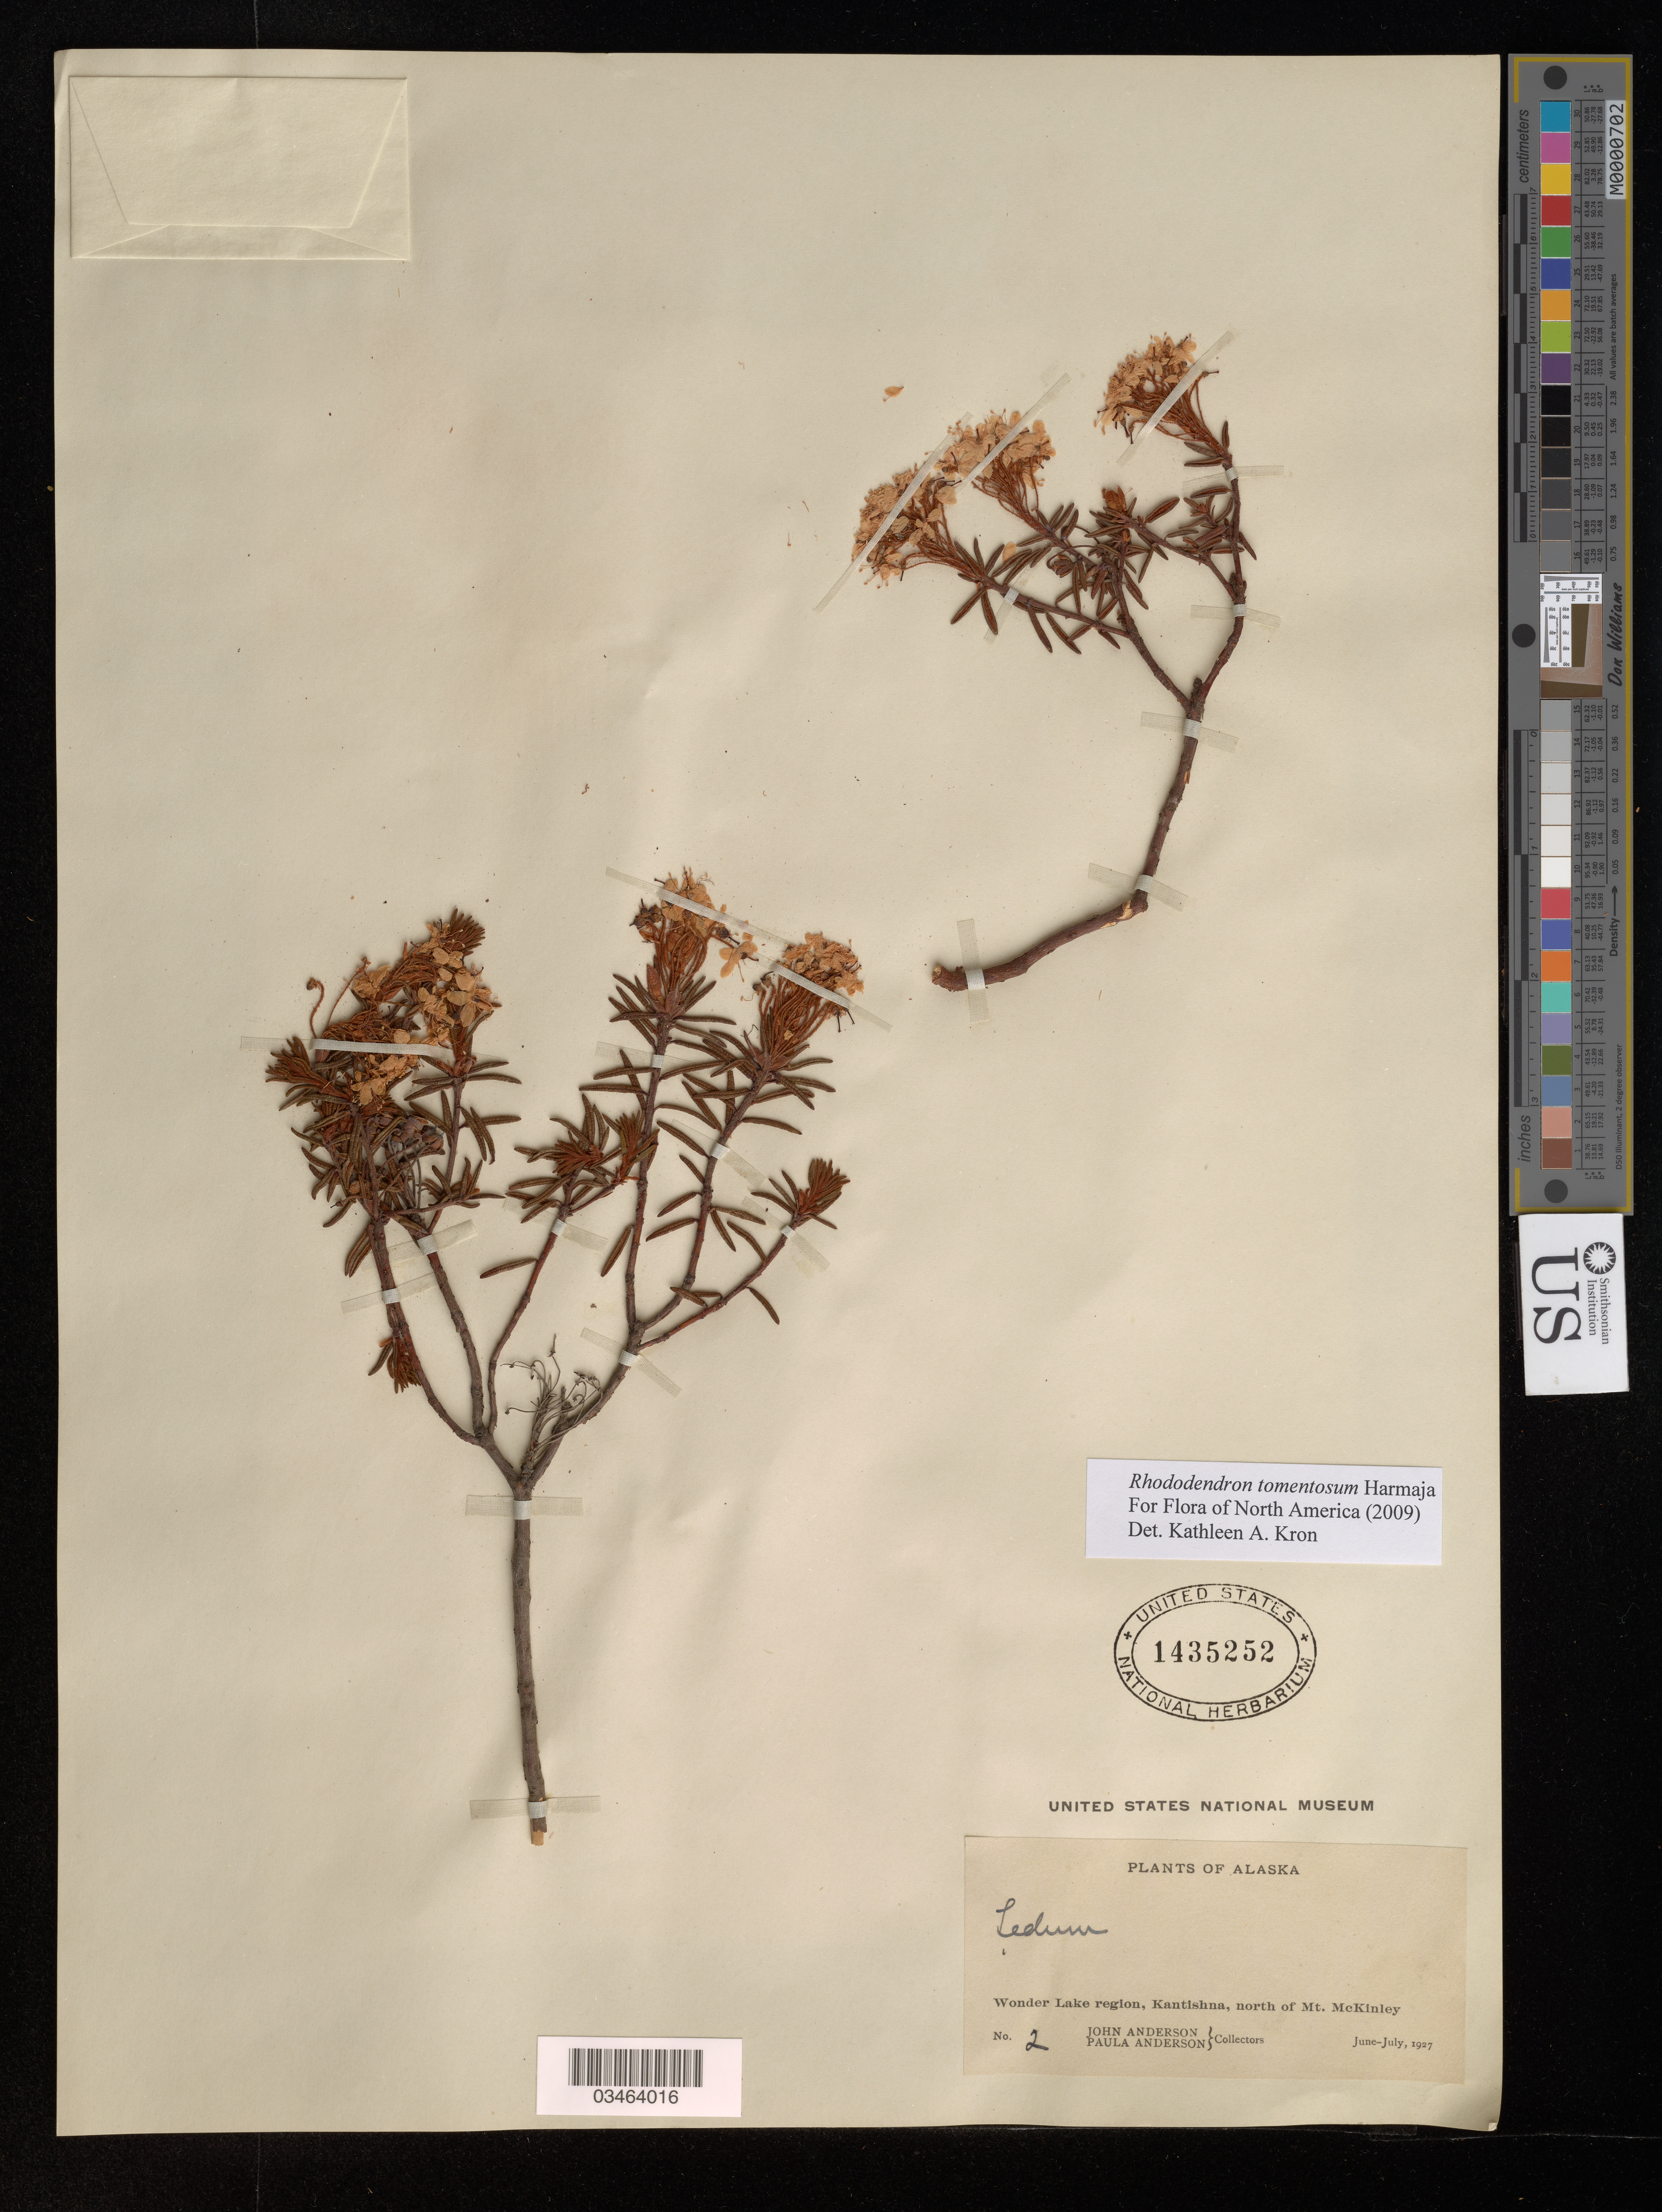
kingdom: Plantae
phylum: Tracheophyta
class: Magnoliopsida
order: Ericales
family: Ericaceae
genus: Rhododendron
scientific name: Rhododendron tomentosum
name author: Harmaja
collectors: J. Anderson & P. Anderson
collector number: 2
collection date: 1927-06/1927-07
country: United States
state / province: Alaska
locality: Wonder Lake region, Kantishna, north of Mt. McKinley.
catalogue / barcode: US 1435252